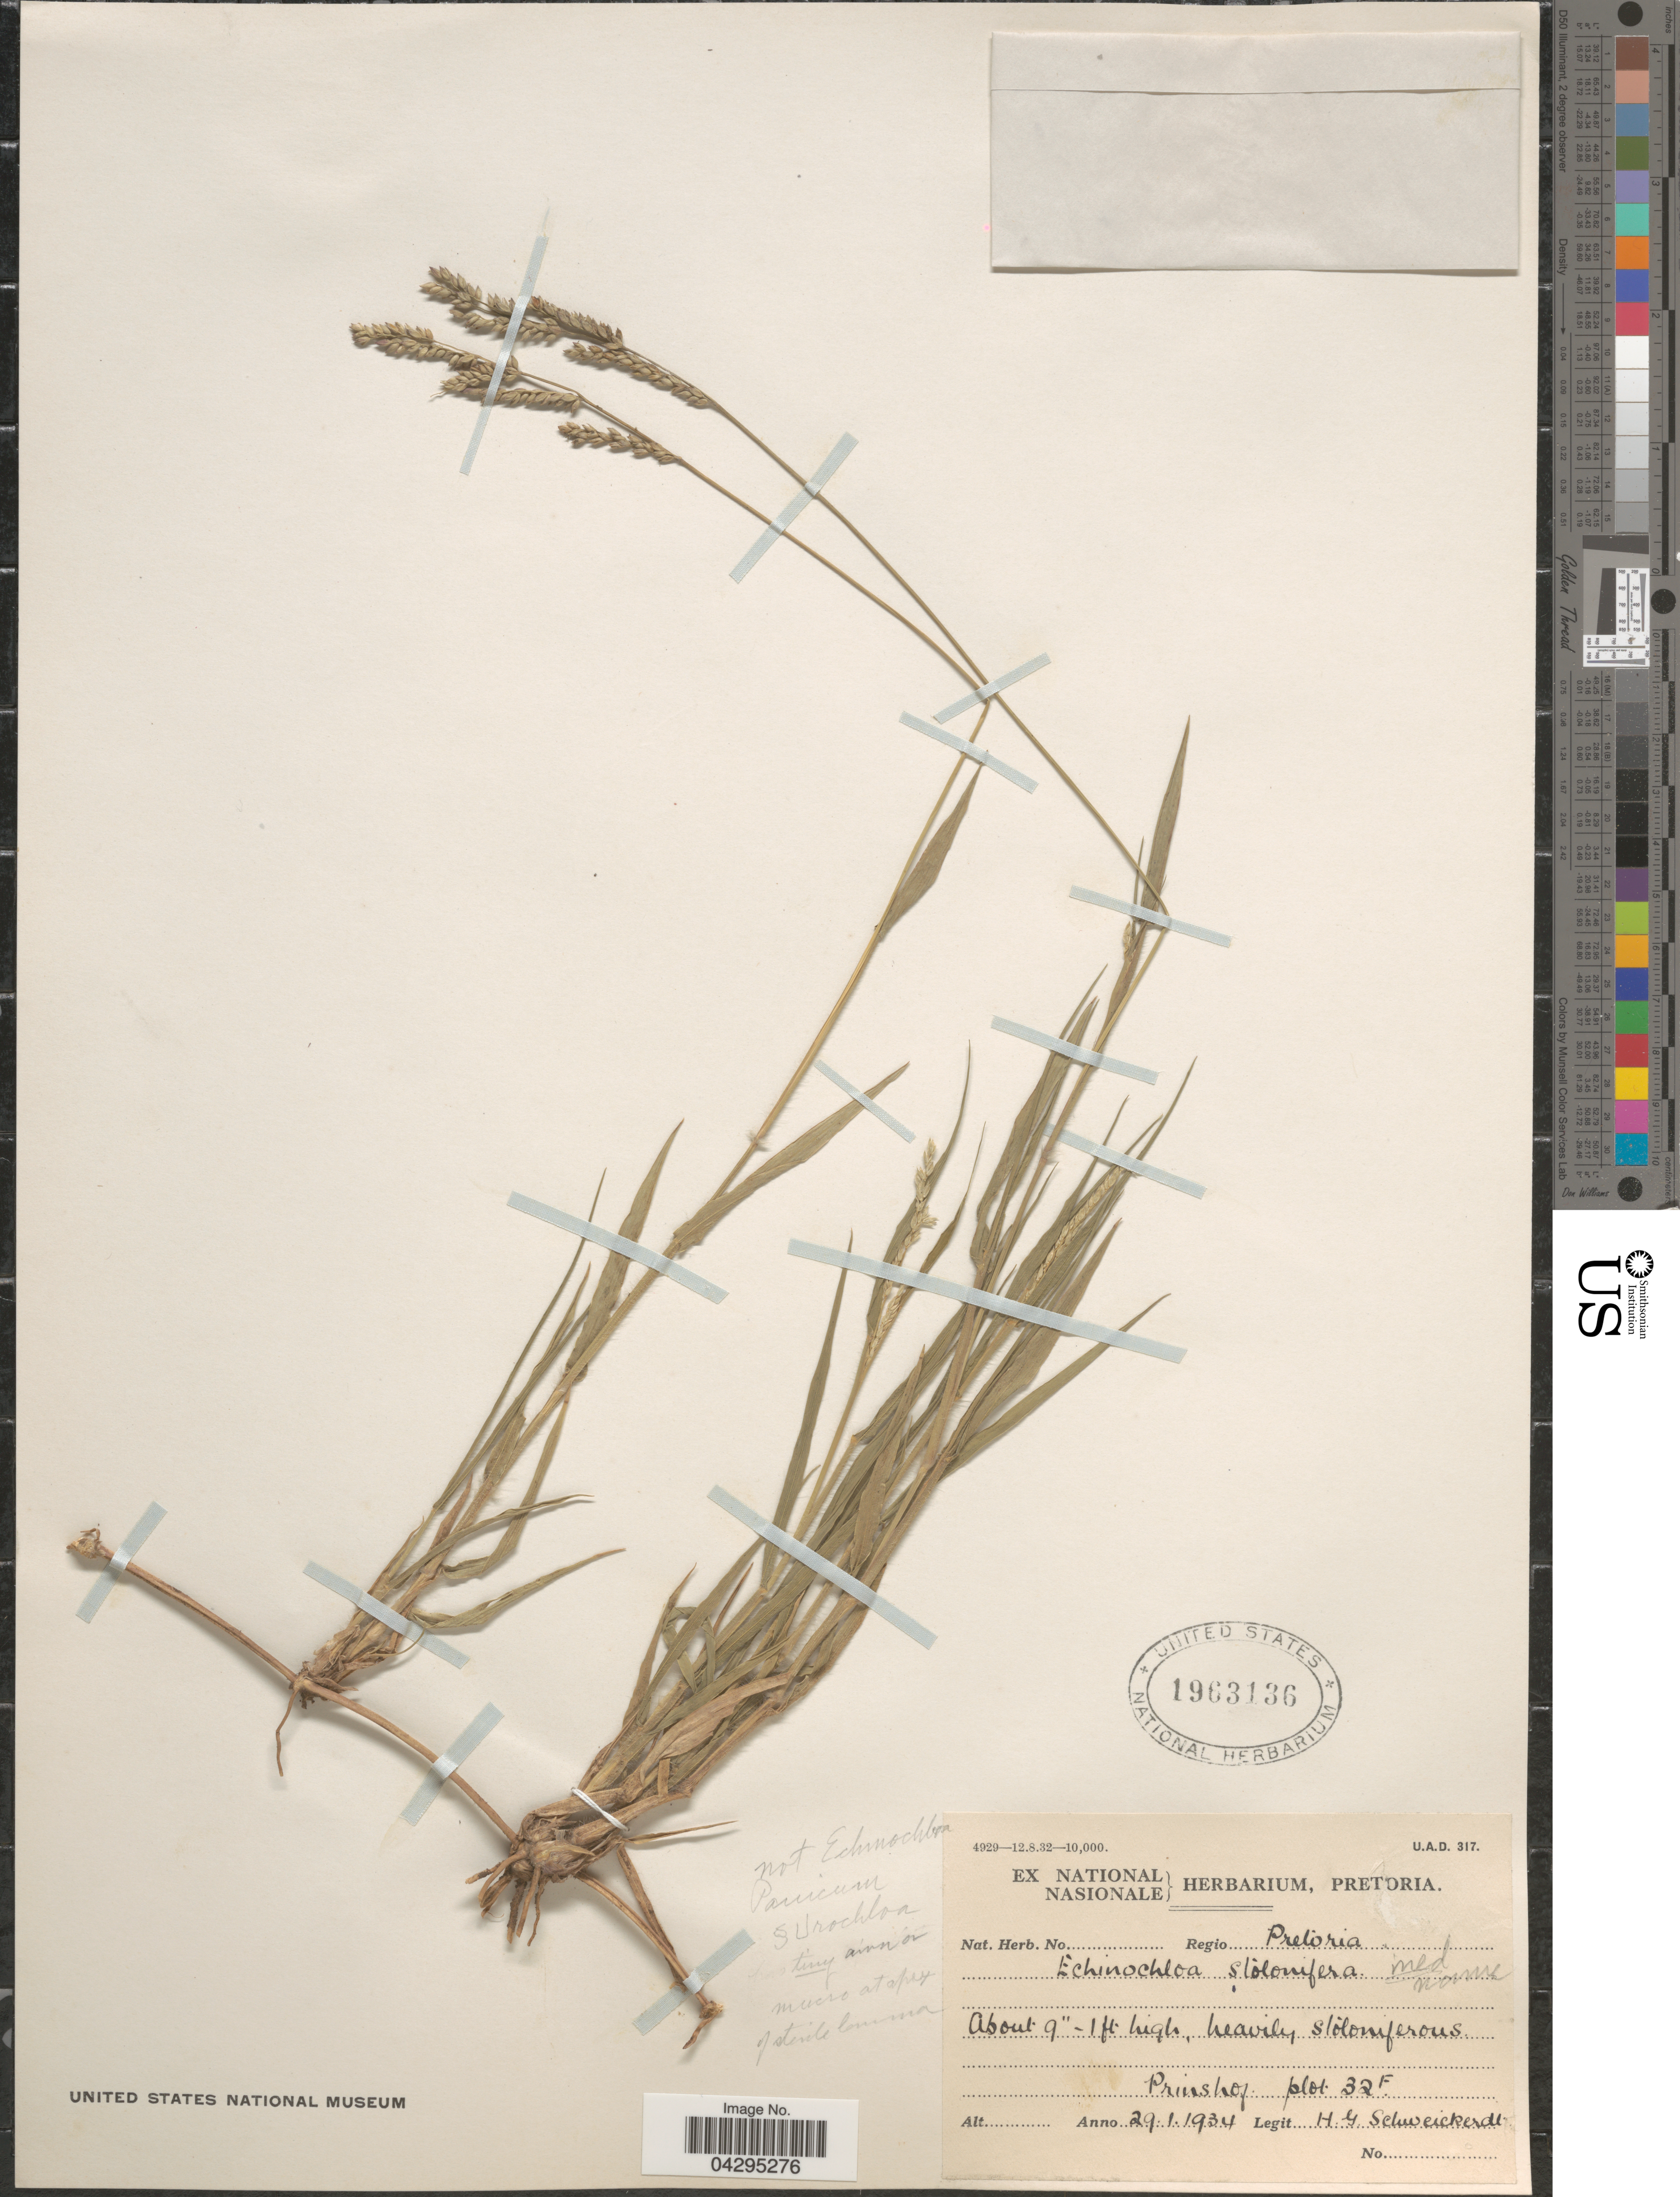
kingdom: Plantae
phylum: Tracheophyta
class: Liliopsida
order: Poales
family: Poaceae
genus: Urochloa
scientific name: Urochloa sp.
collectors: H. Schweickerdt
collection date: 1934-01-29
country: South Africa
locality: Regio Pretoria. Prinshof.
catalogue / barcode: US 1963136